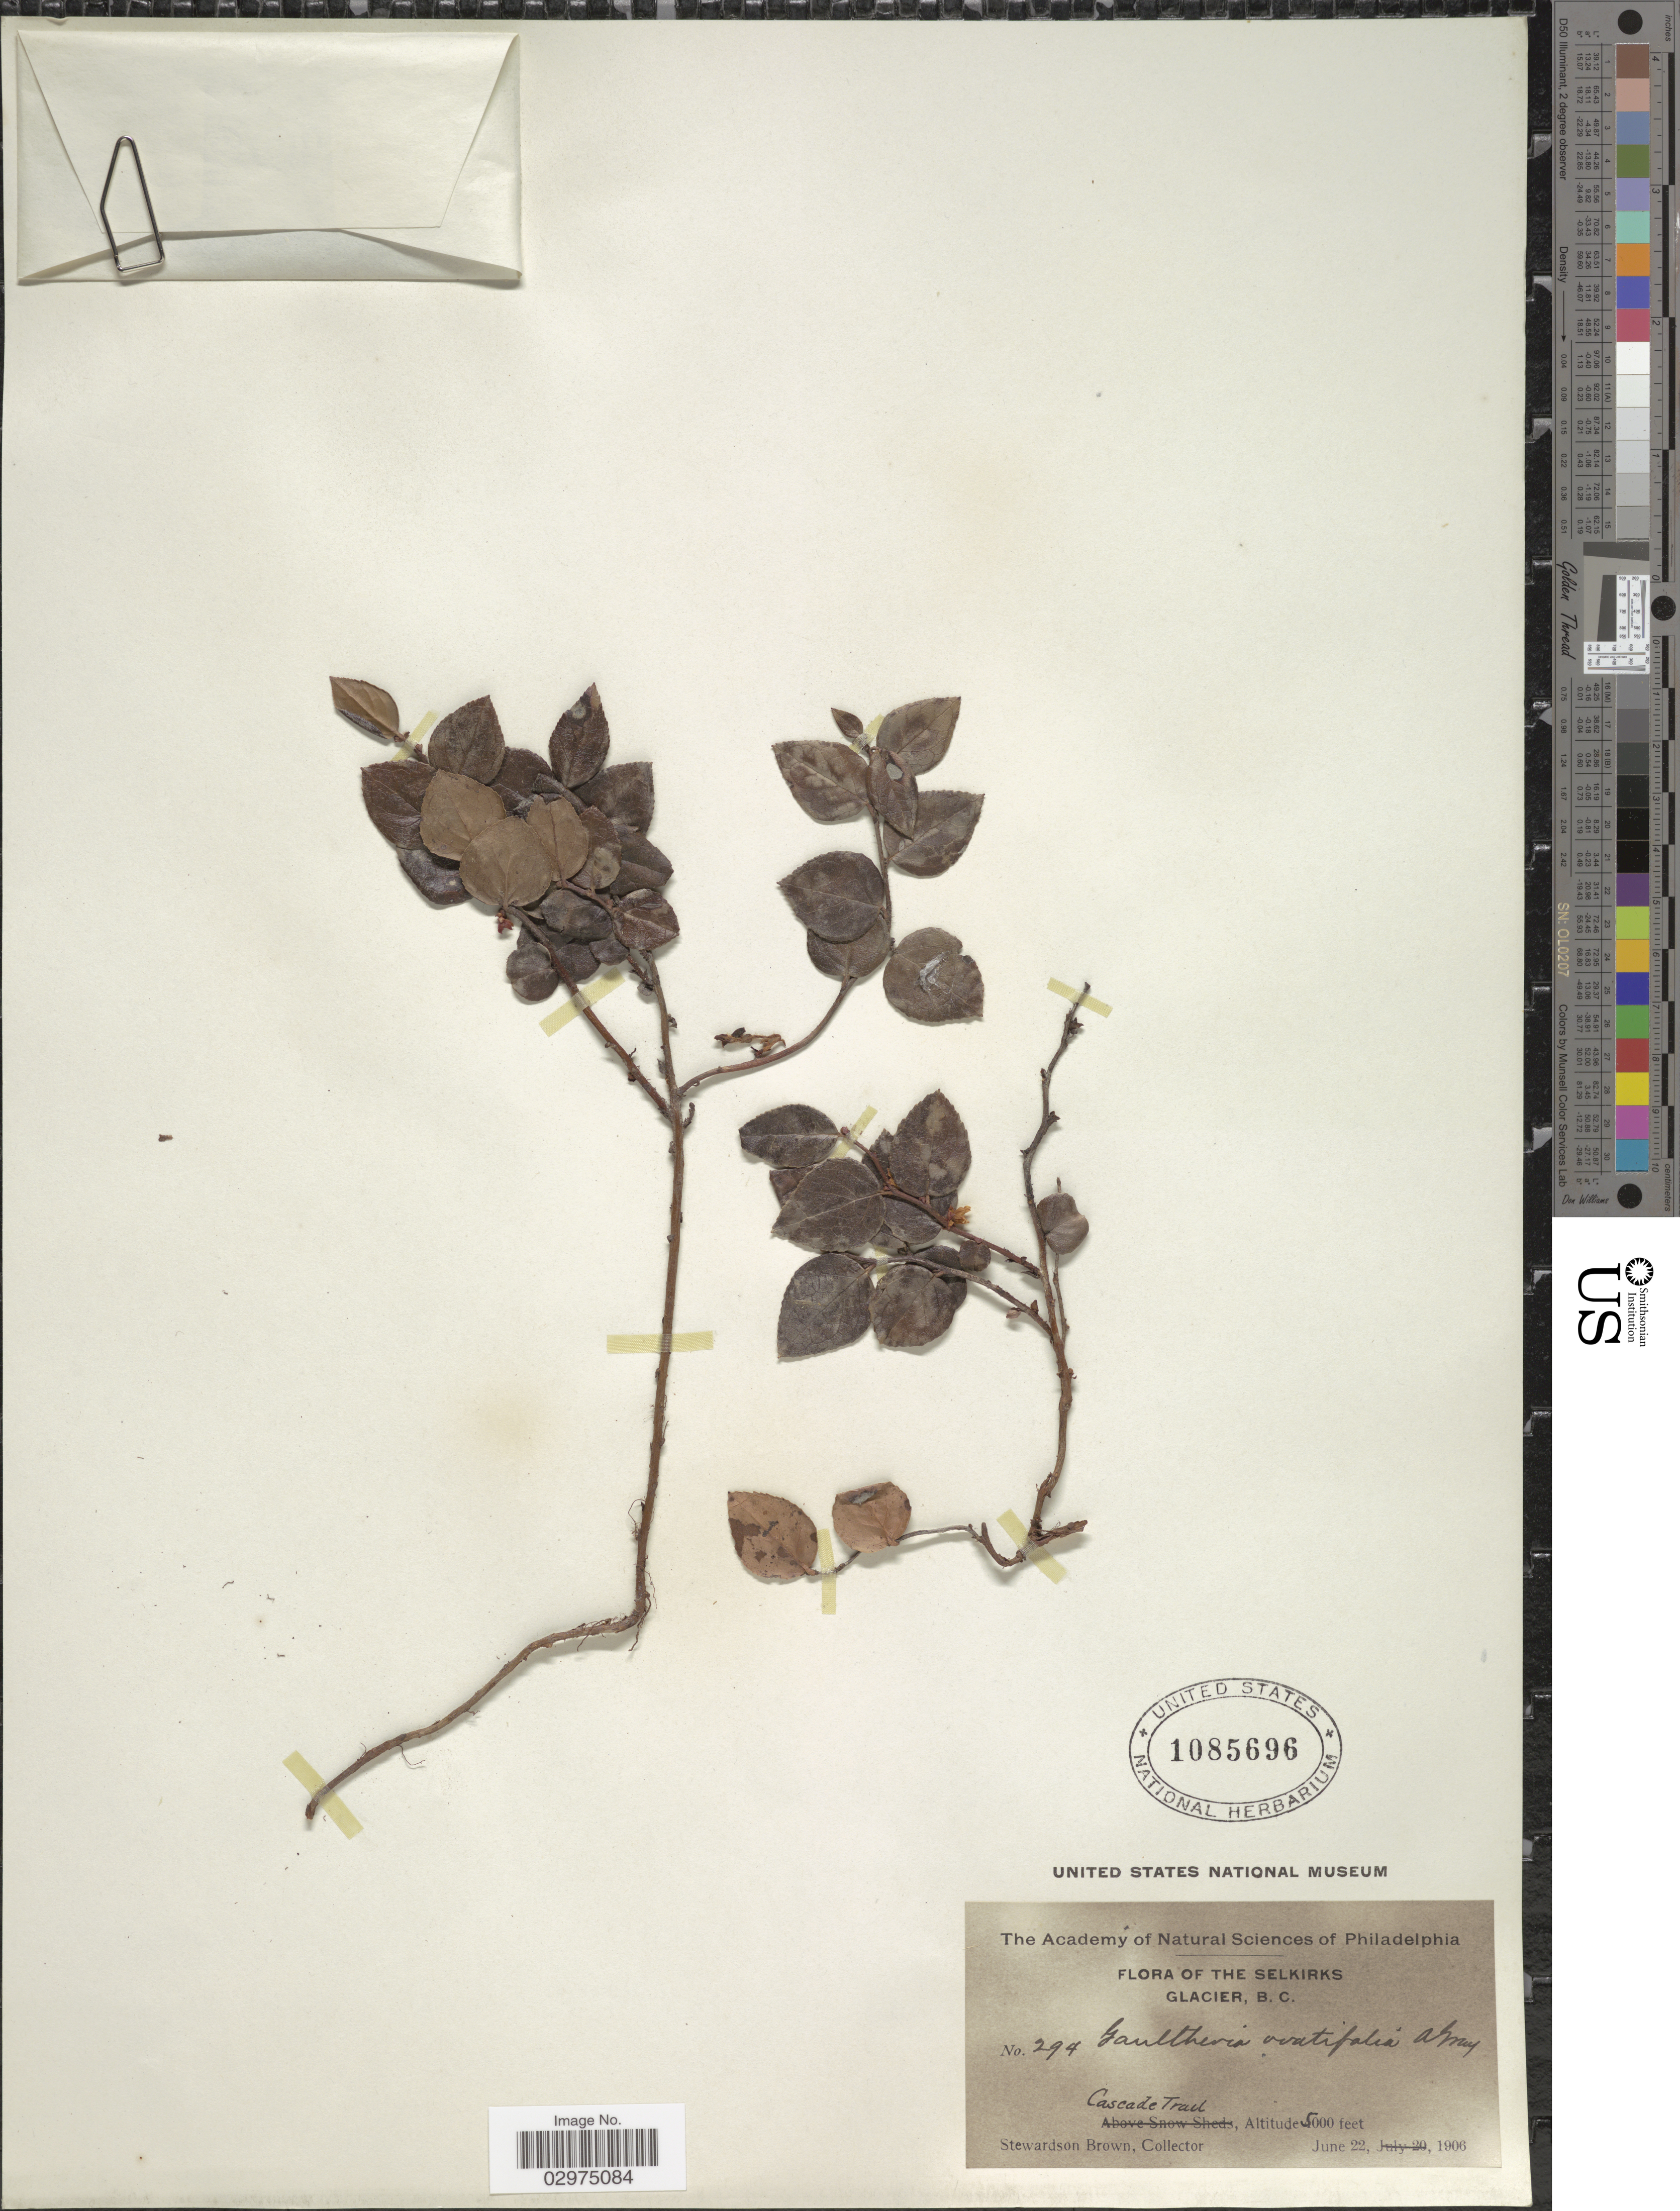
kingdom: Plantae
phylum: Tracheophyta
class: Magnoliopsida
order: Ericales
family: Ericaceae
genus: Gaultheria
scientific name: Gaultheria ovatifolia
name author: A. Gray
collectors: S. Brown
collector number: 294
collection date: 1906-06-22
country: Canada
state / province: British Columbia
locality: The Selkirks, Glacier. Cascade Trail.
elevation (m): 1524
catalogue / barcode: US 1085696